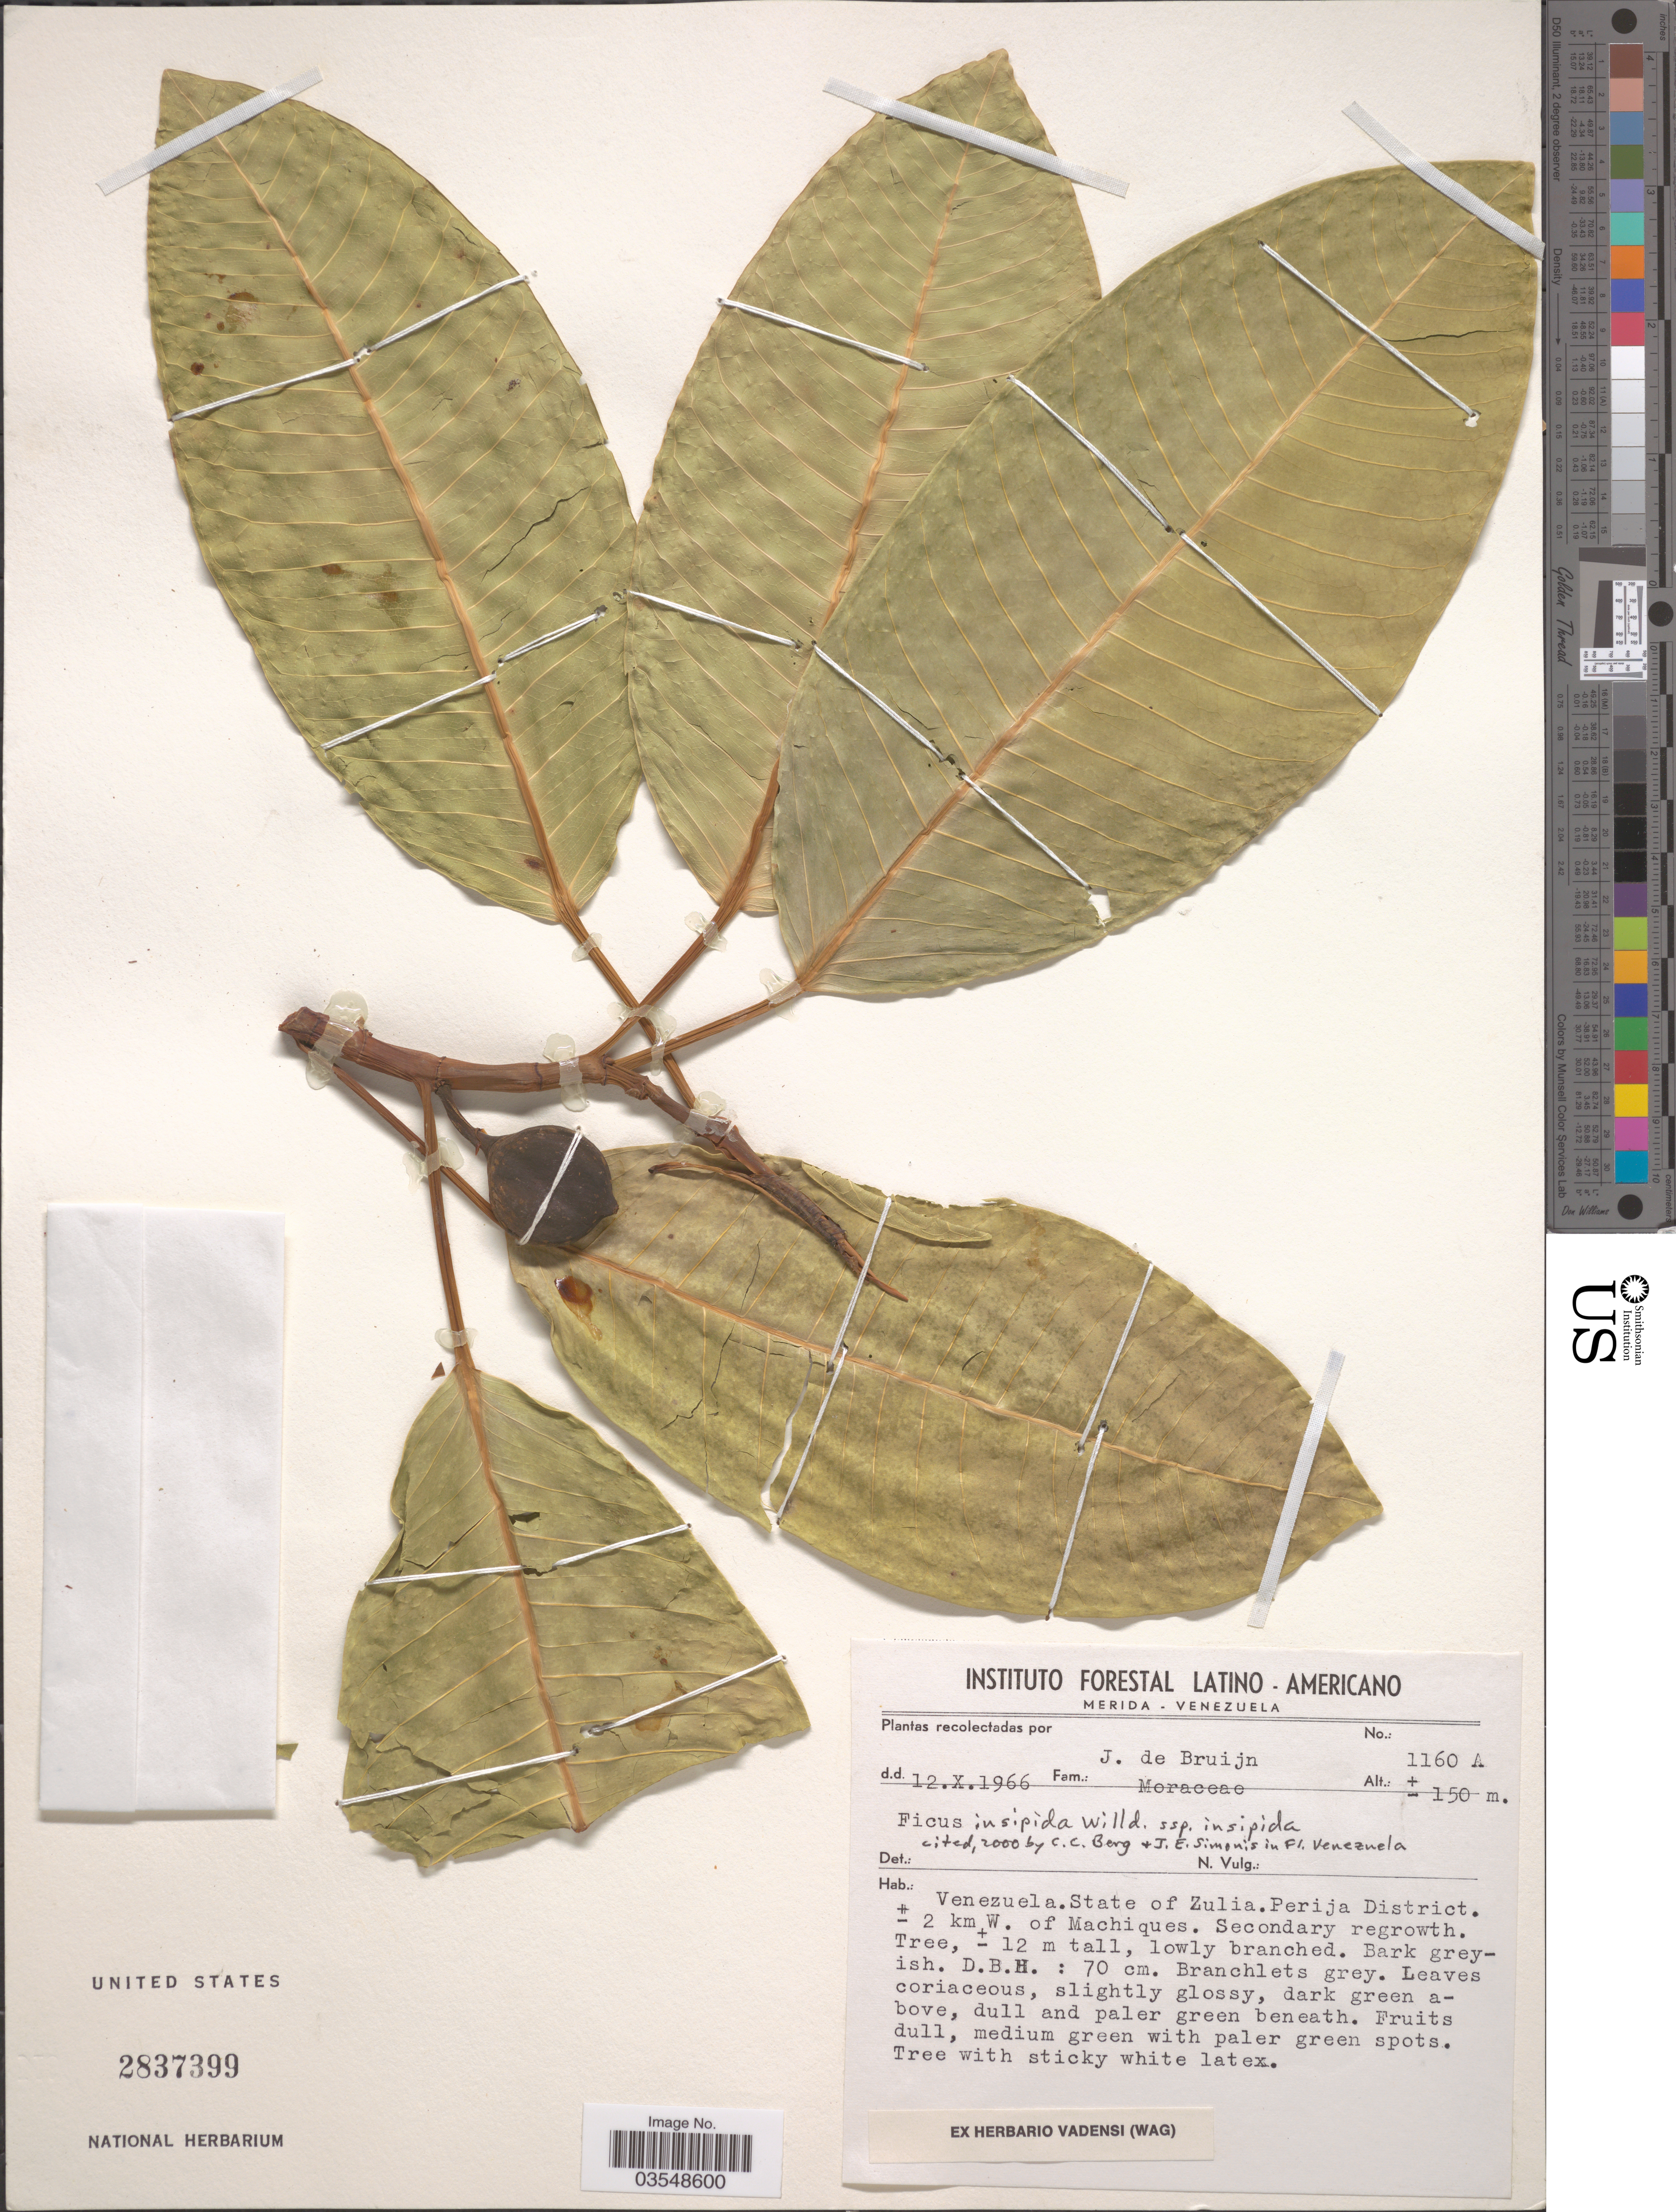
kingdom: Plantae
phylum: Tracheophyta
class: Magnoliopsida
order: Rosales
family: Moraceae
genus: Ficus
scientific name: Ficus insipida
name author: Willd.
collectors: J. Bruijn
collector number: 1160A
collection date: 1966-10-12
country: Venezuela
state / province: Zulia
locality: Perija District. ± 2 km W. of Machiques.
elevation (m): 150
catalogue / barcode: US 2837399